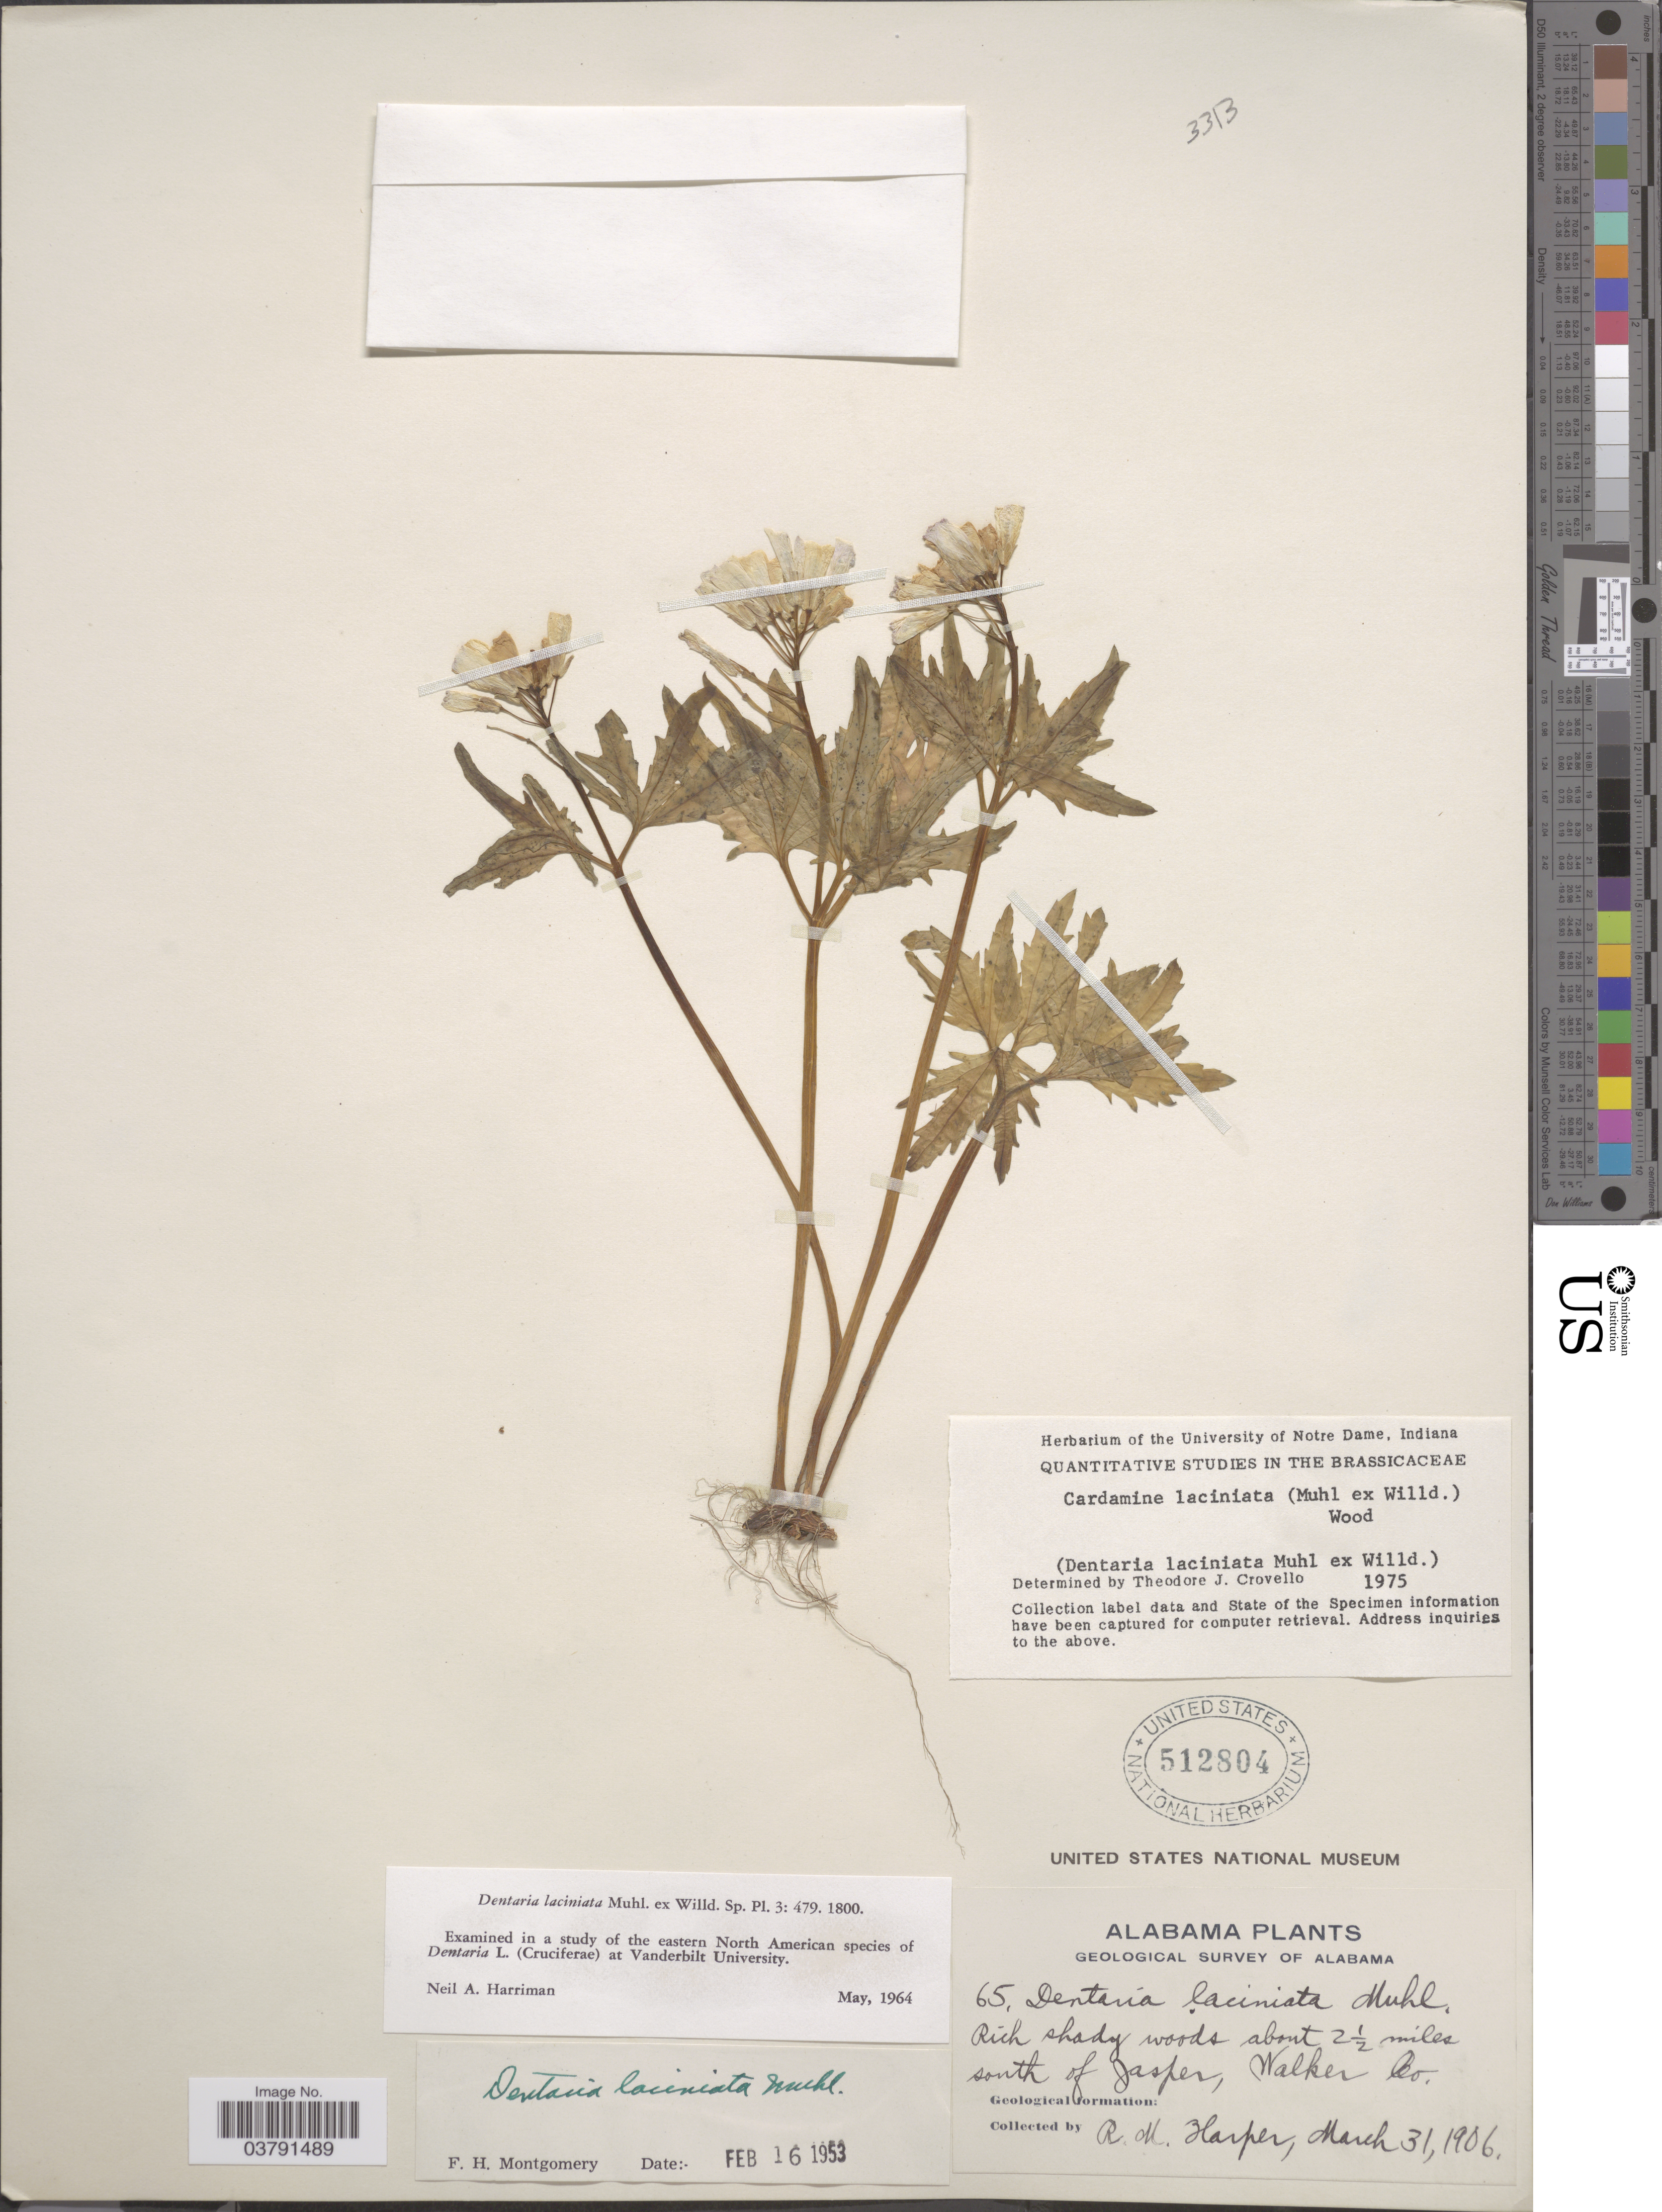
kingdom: Plantae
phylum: Tracheophyta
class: Magnoliopsida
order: Brassicales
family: Brassicaceae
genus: Dentaria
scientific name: Dentaria laciniata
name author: Muhl.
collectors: R. Harper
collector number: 65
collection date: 1906-03-31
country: United States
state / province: Alabama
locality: Rich shady woods about 2½ miles south of Jasper, Walker Co.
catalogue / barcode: US 512804